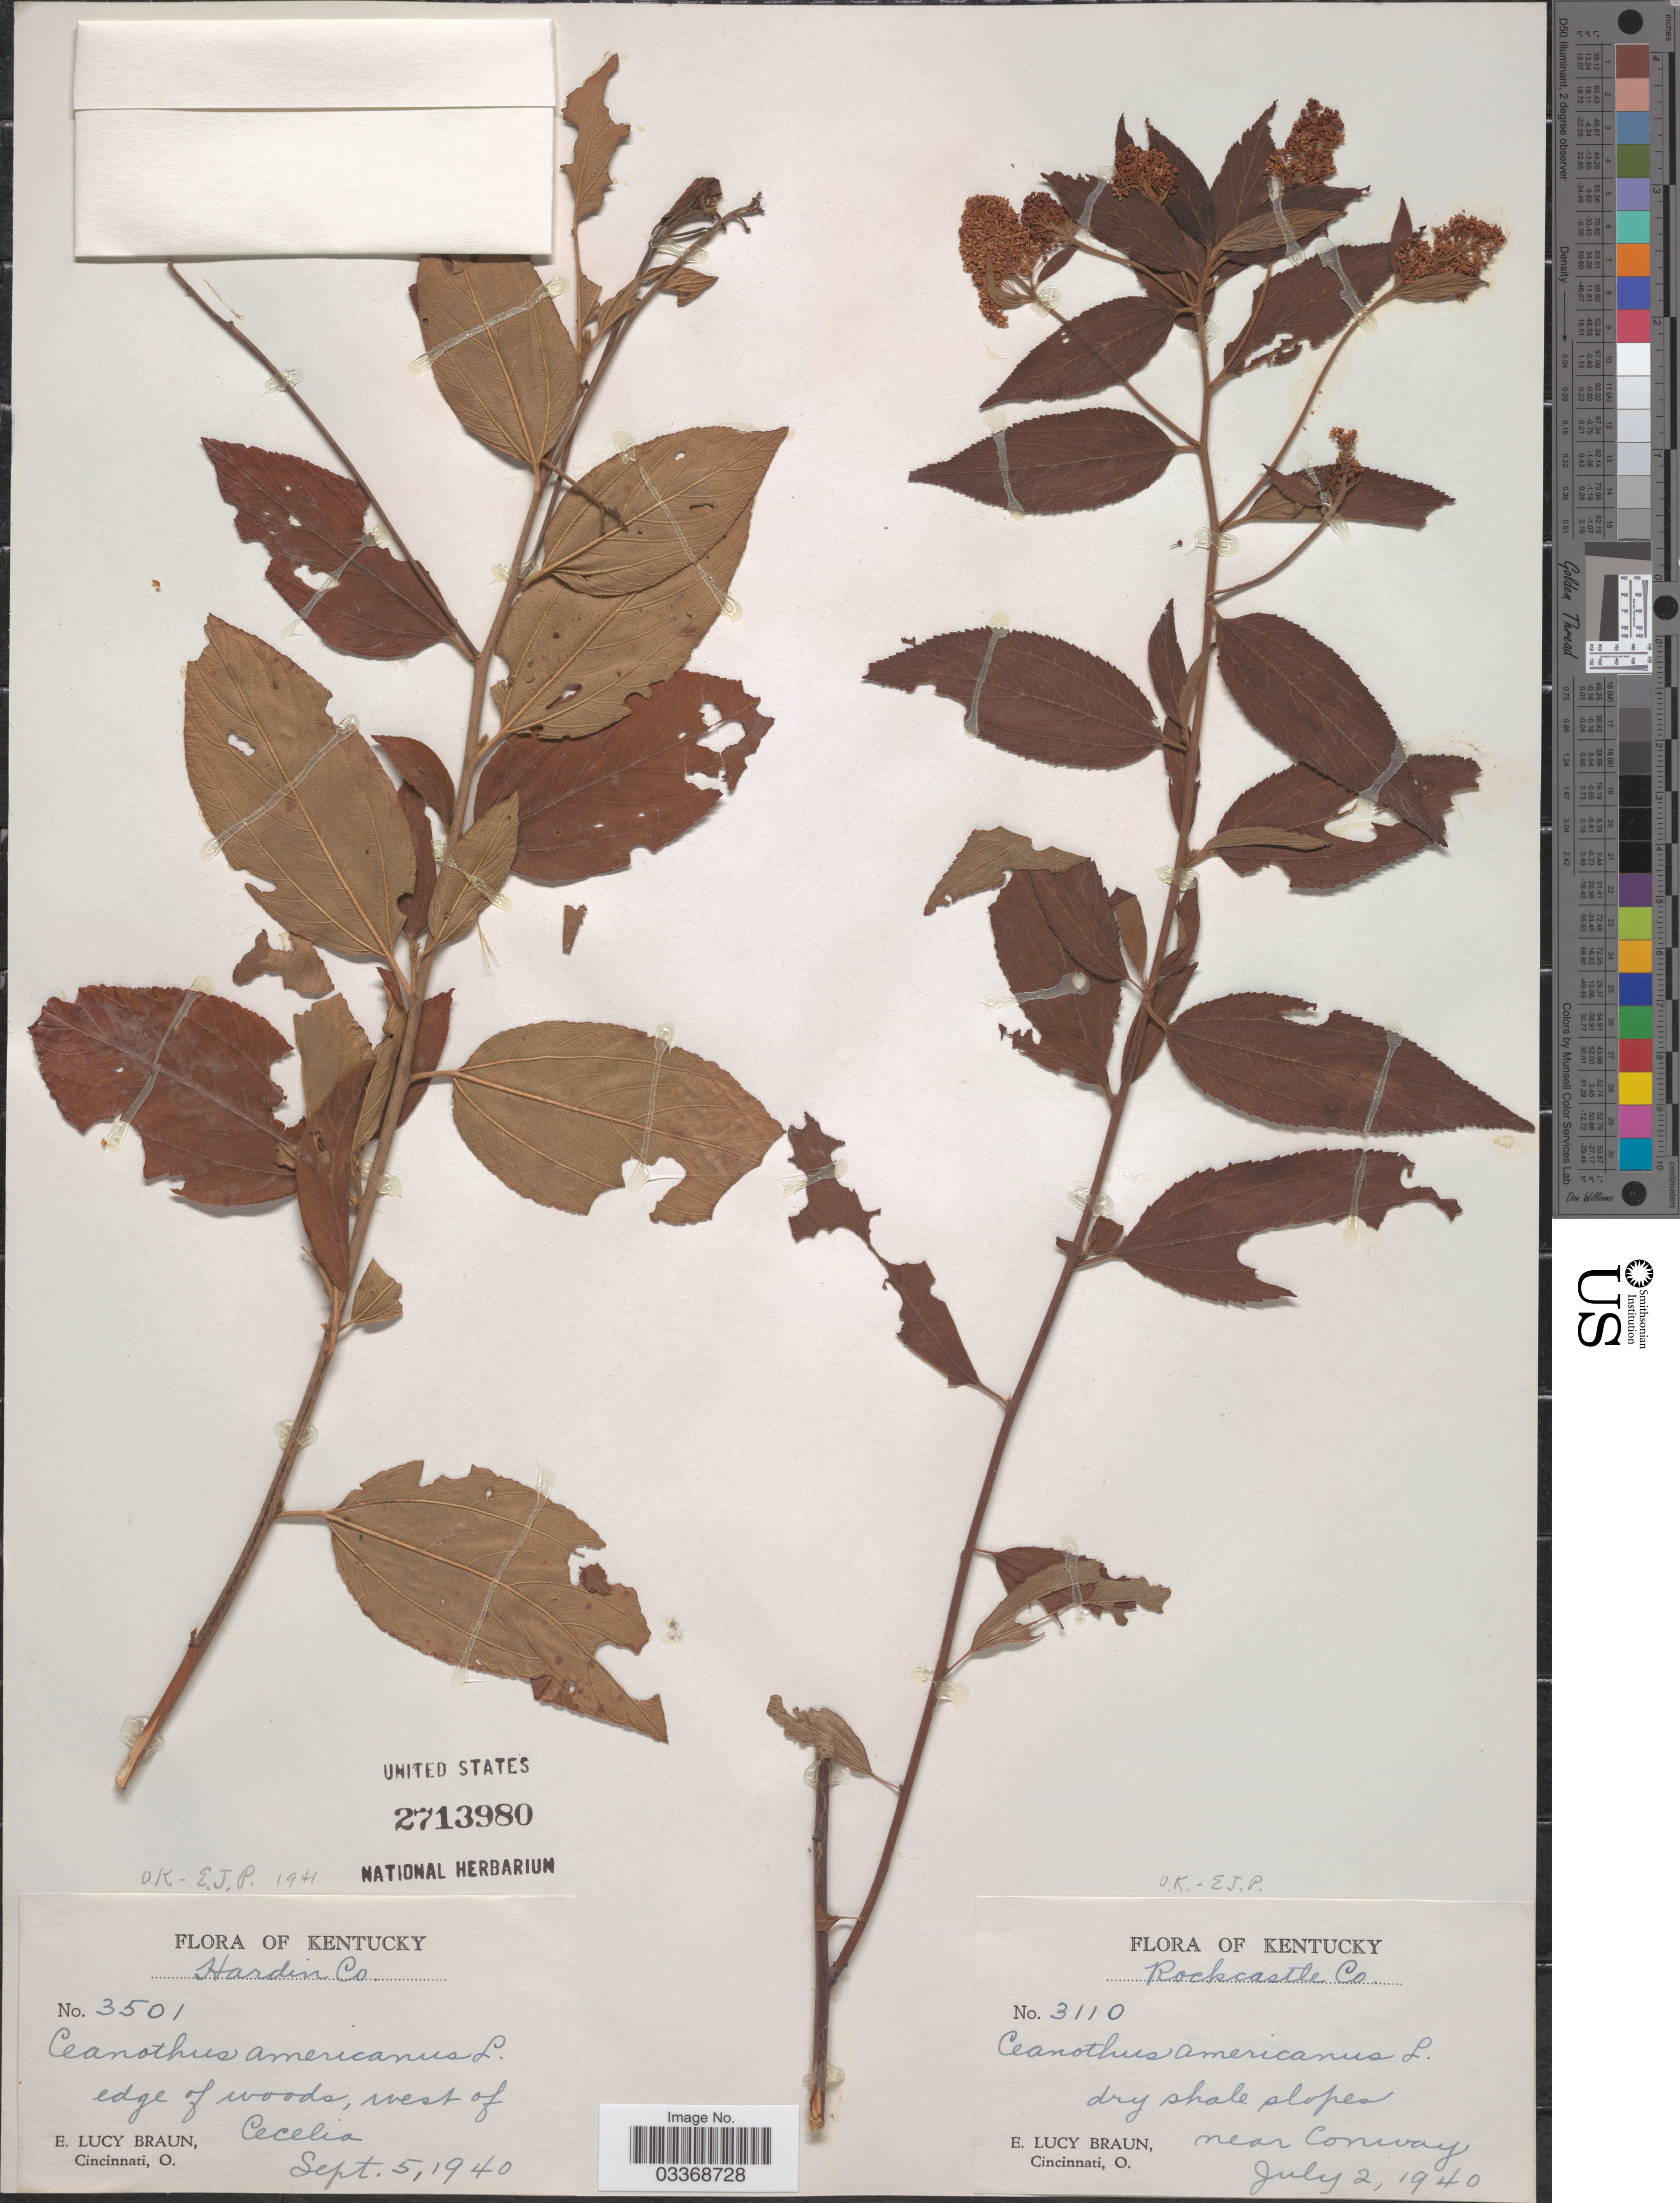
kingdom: Plantae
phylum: Tracheophyta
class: Magnoliopsida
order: Rosales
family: Rhamnaceae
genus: Ceanothus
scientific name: Ceanothus americanus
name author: L.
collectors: E. L. Braun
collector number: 3110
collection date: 1940-07-02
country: United States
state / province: Kentucky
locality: Rockcastle Co. Near Conway.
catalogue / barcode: US 2713980-2